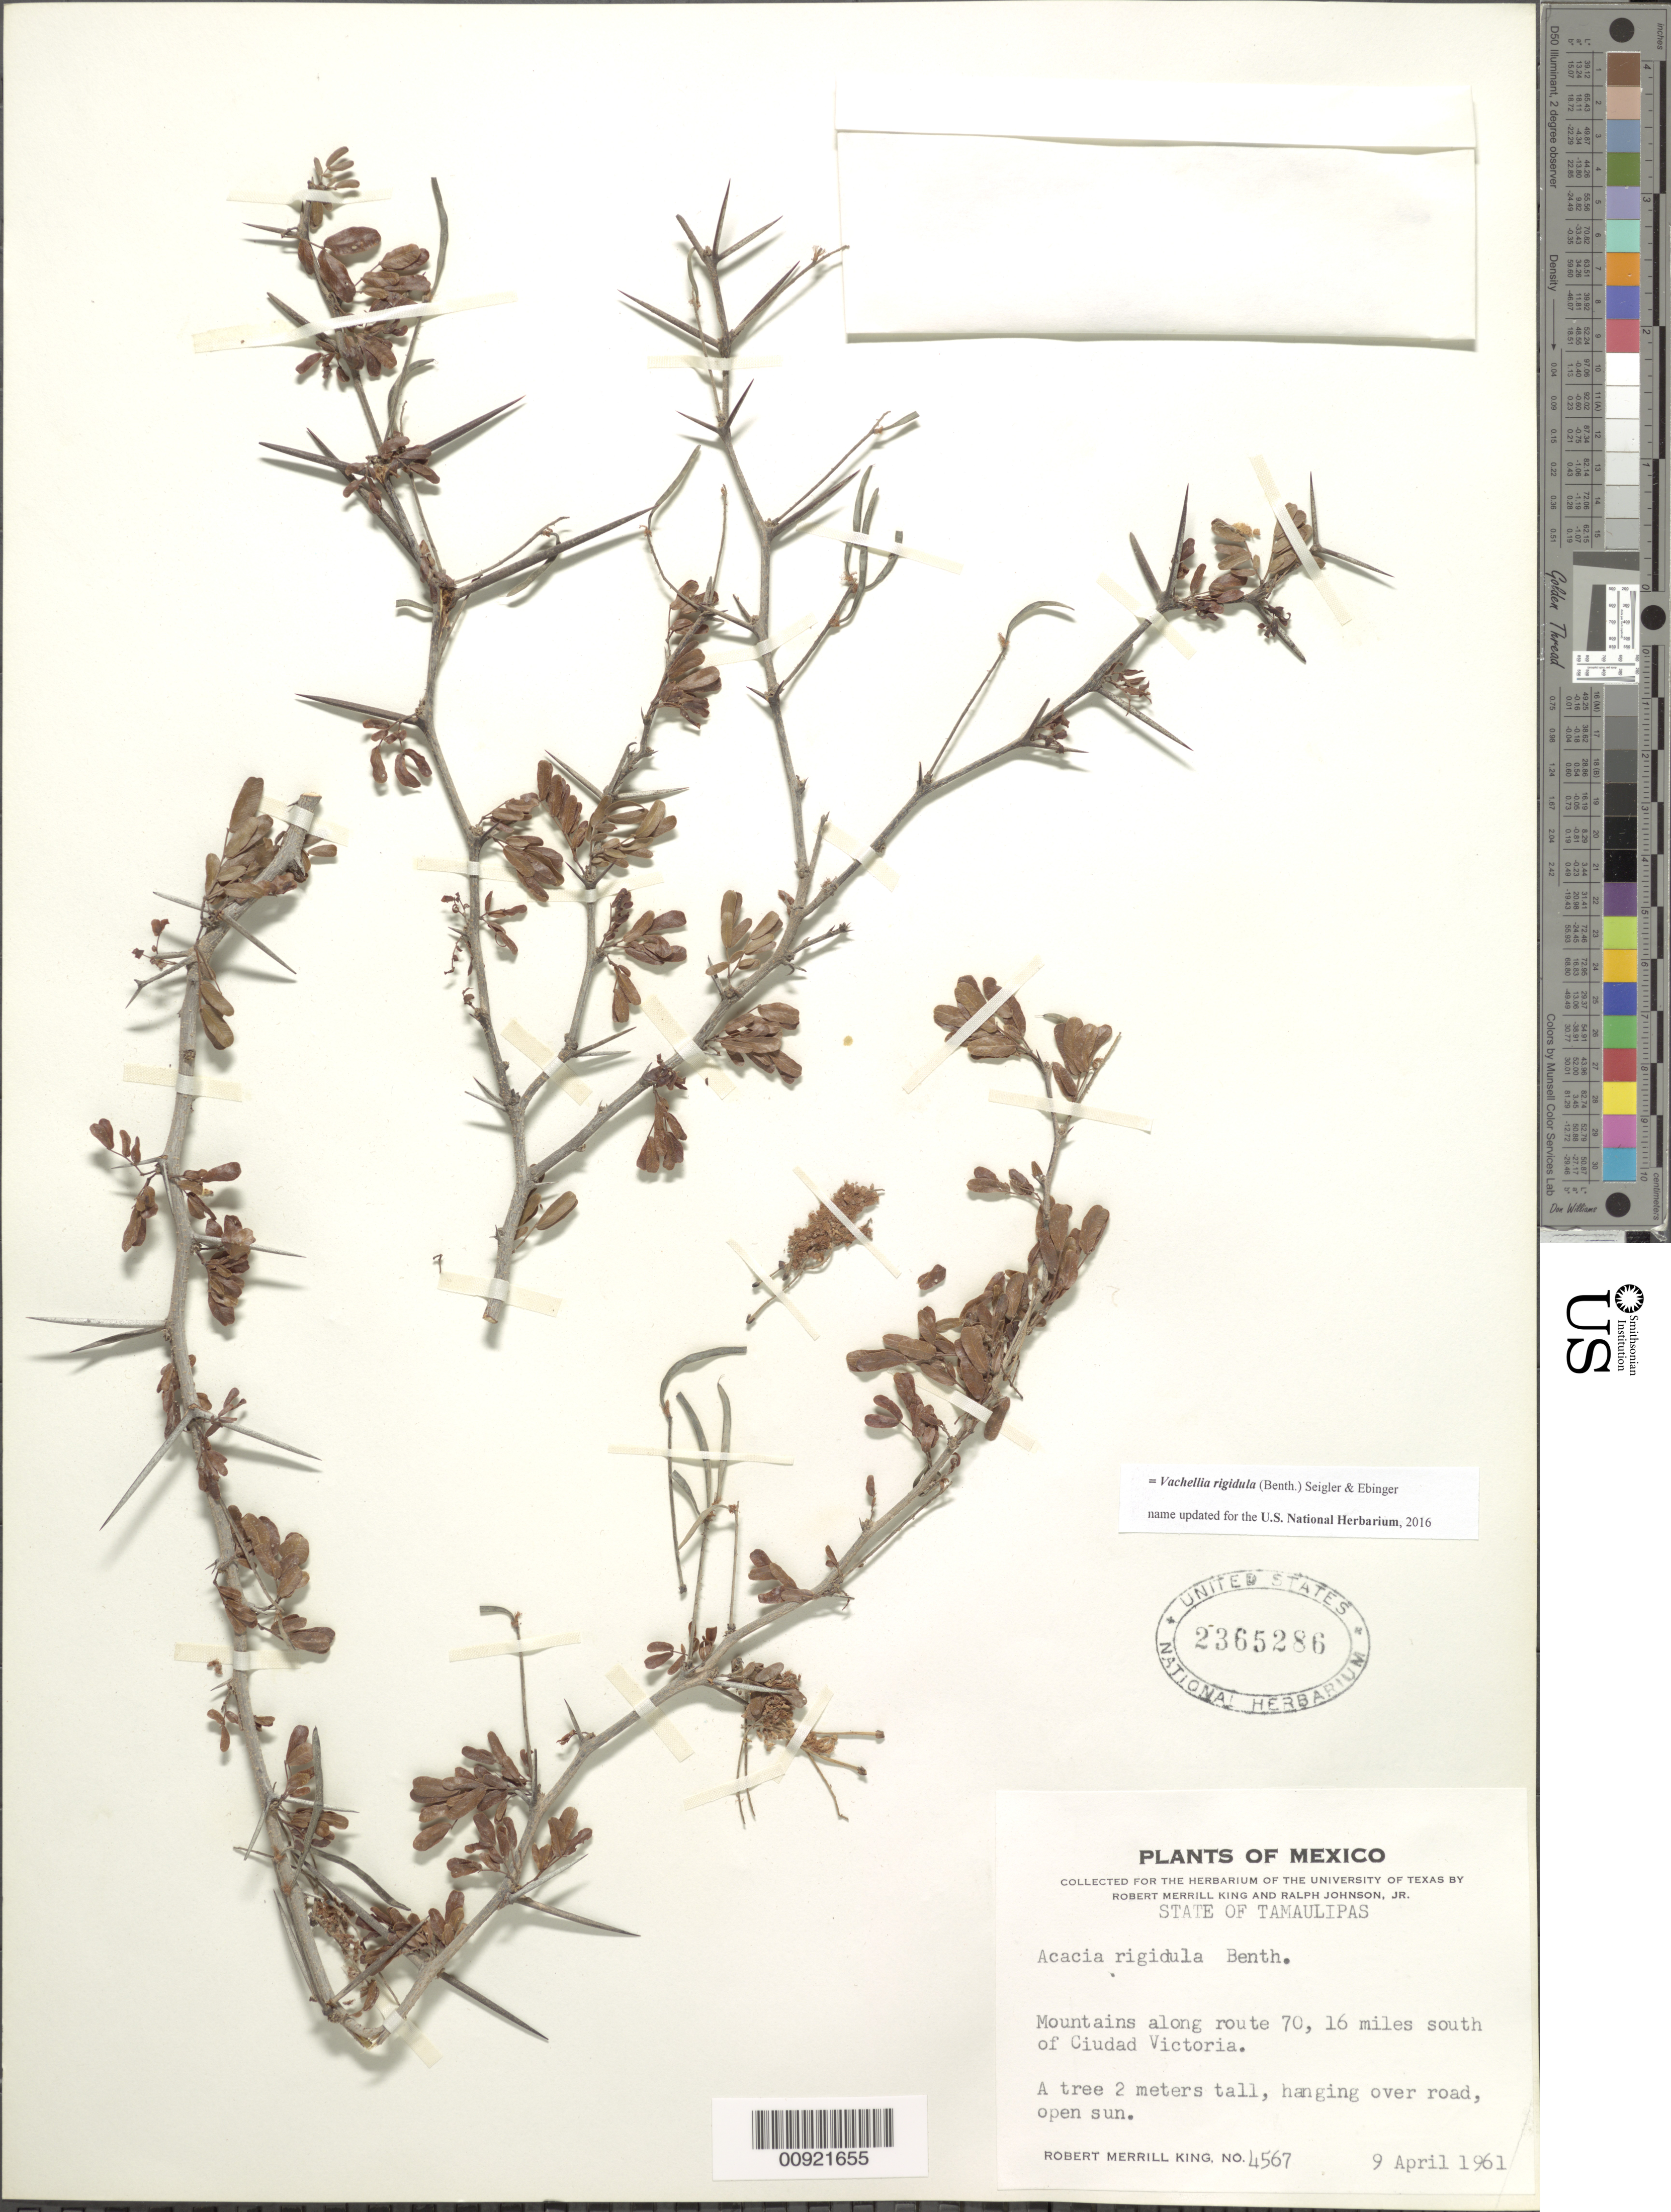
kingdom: Plantae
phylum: Tracheophyta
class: Magnoliopsida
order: Fabales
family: Fabaceae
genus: Vachellia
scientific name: Vachellia rigidula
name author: (Benth.) Seigler & Ebinger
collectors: R. M. King & R. Johnson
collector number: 4567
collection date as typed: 09 Apr 1961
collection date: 1961-04-09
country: Mexico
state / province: Tamaulipas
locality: Mountains along route 70, 16 miles south of Ciudad Victoria.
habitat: Mountains. Hanging over road, open sun.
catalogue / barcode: US 2365286